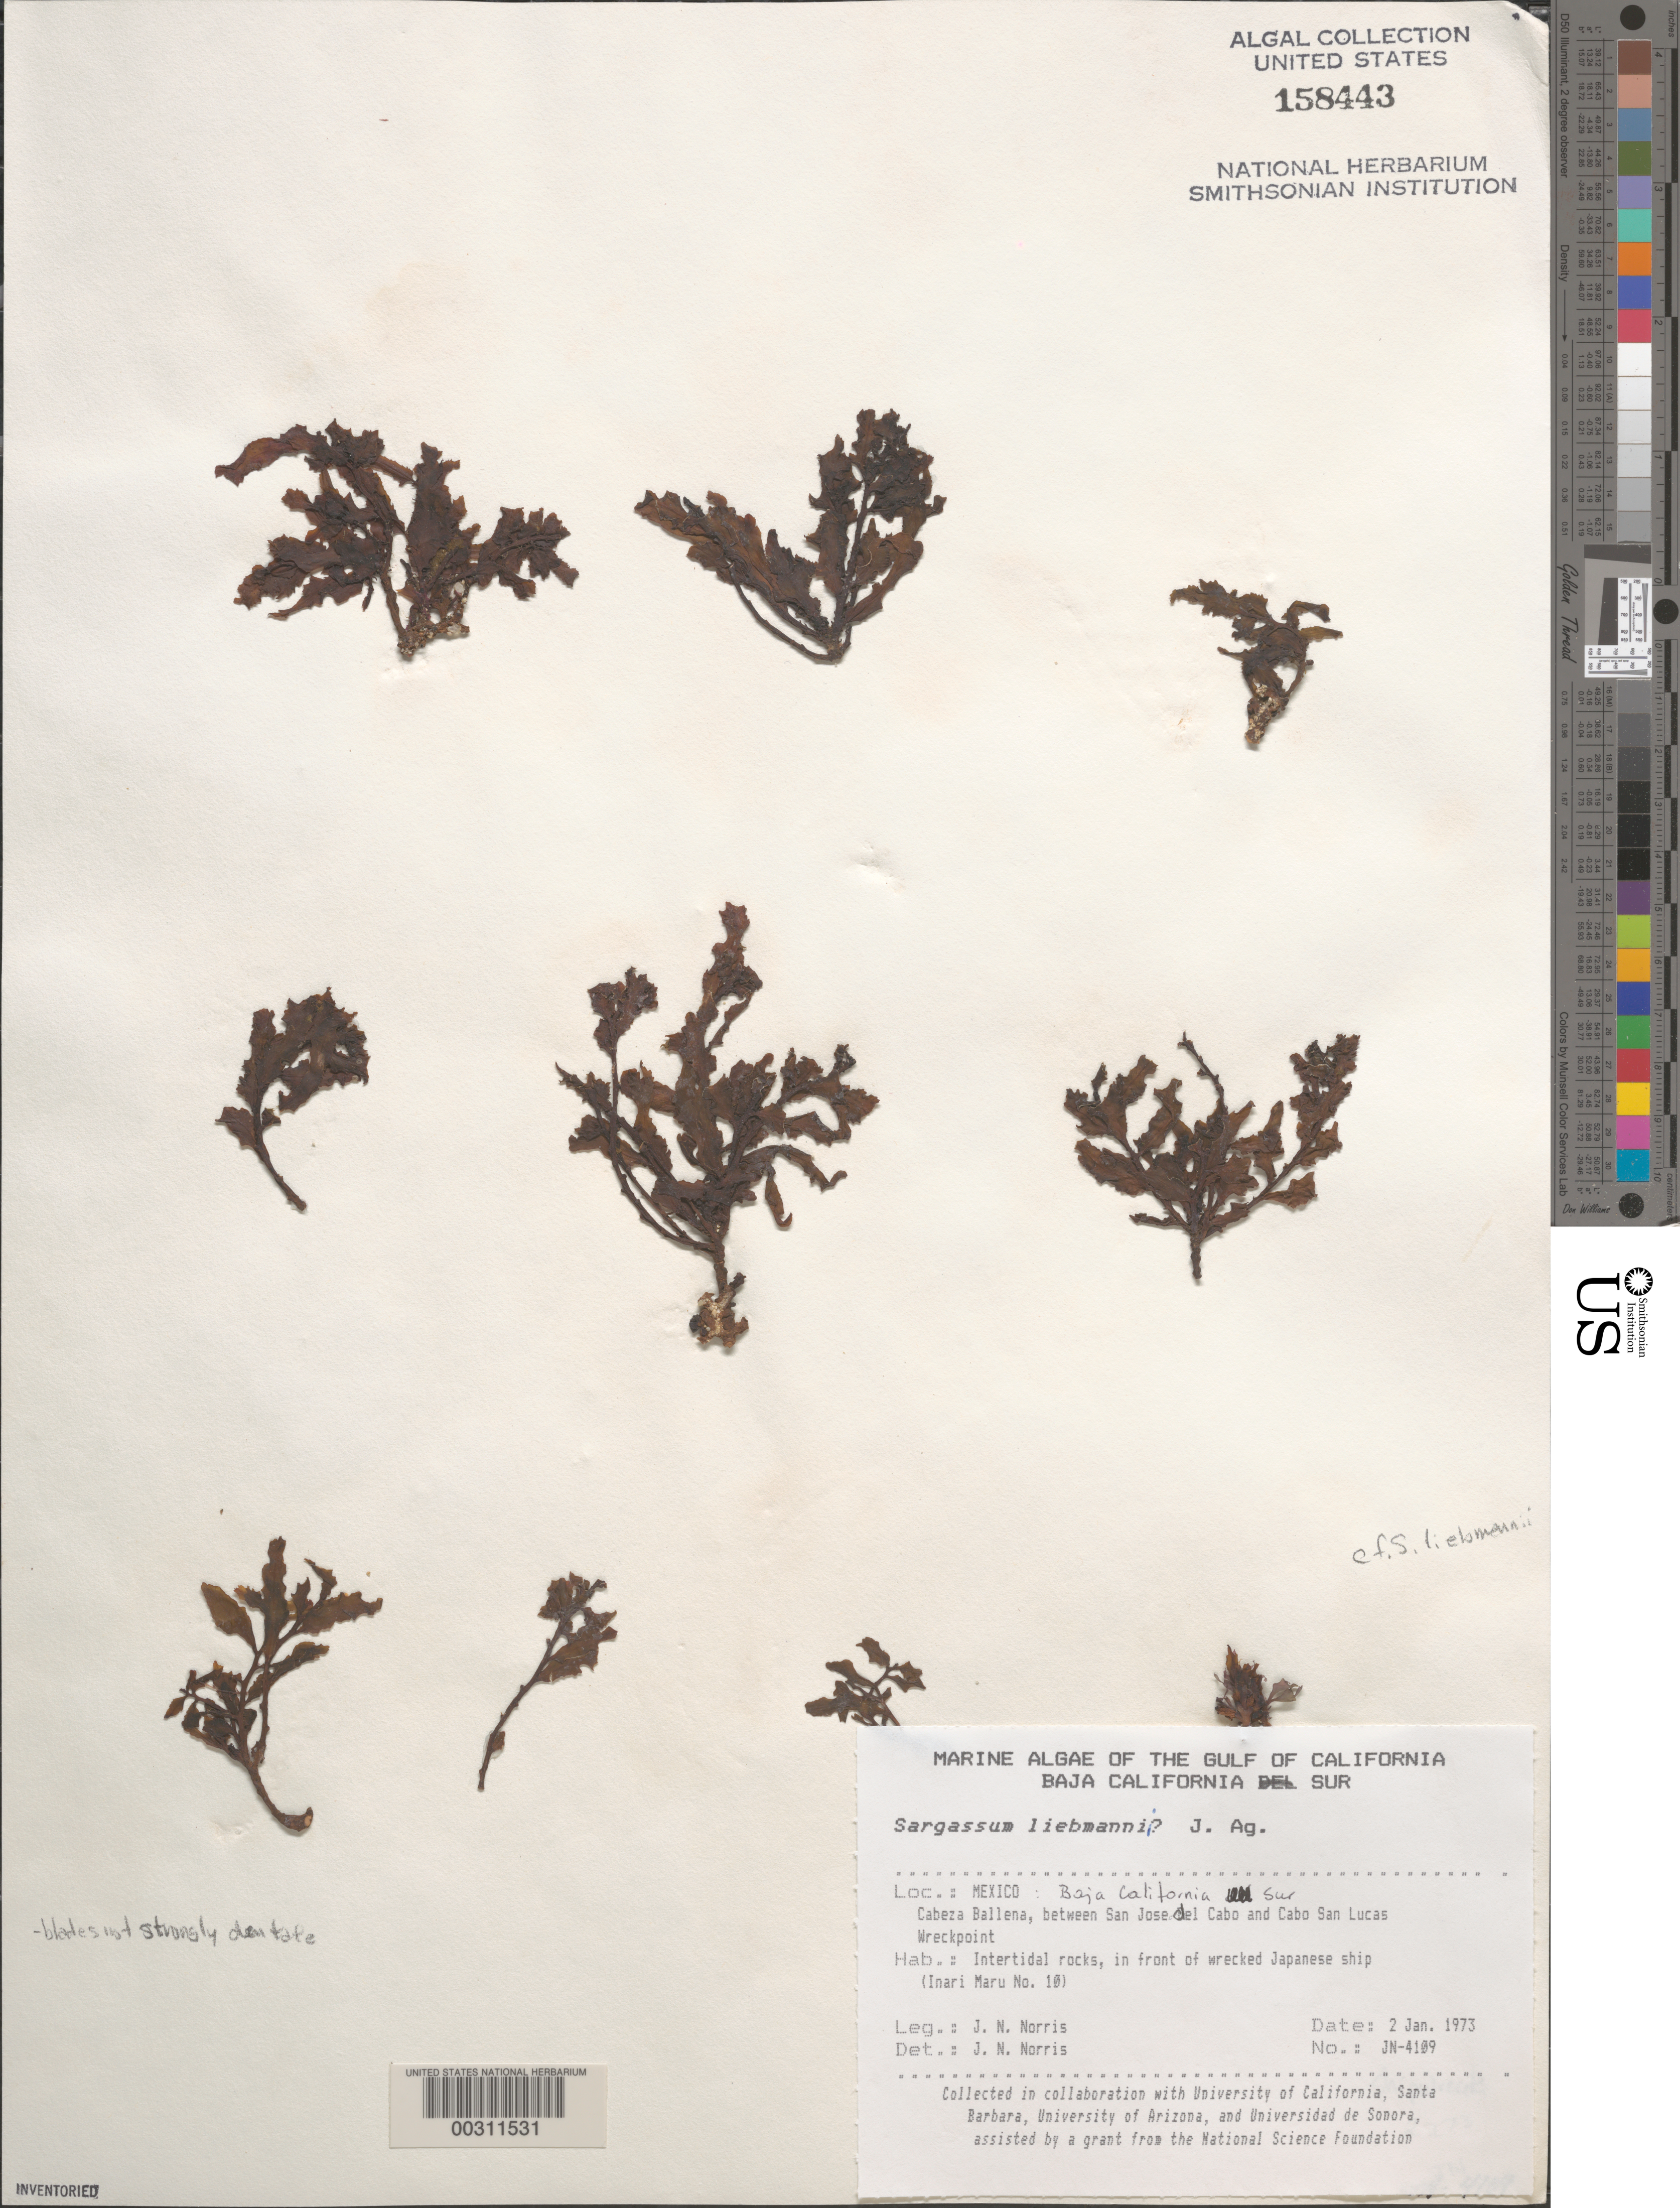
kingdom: Chromista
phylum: Ochrophyta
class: Phaeophyceae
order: Fucales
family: Sargassaceae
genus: Sargassum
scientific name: Sargassum liebmannii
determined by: Norris, James N.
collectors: J. N. Norris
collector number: JN-4109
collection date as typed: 02 Jan 1973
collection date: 1973-01-02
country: Mexico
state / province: Baja California Sur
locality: Cabeza Ballena between San Jose del Cabo and Cabo San Lucas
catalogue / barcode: US 158443